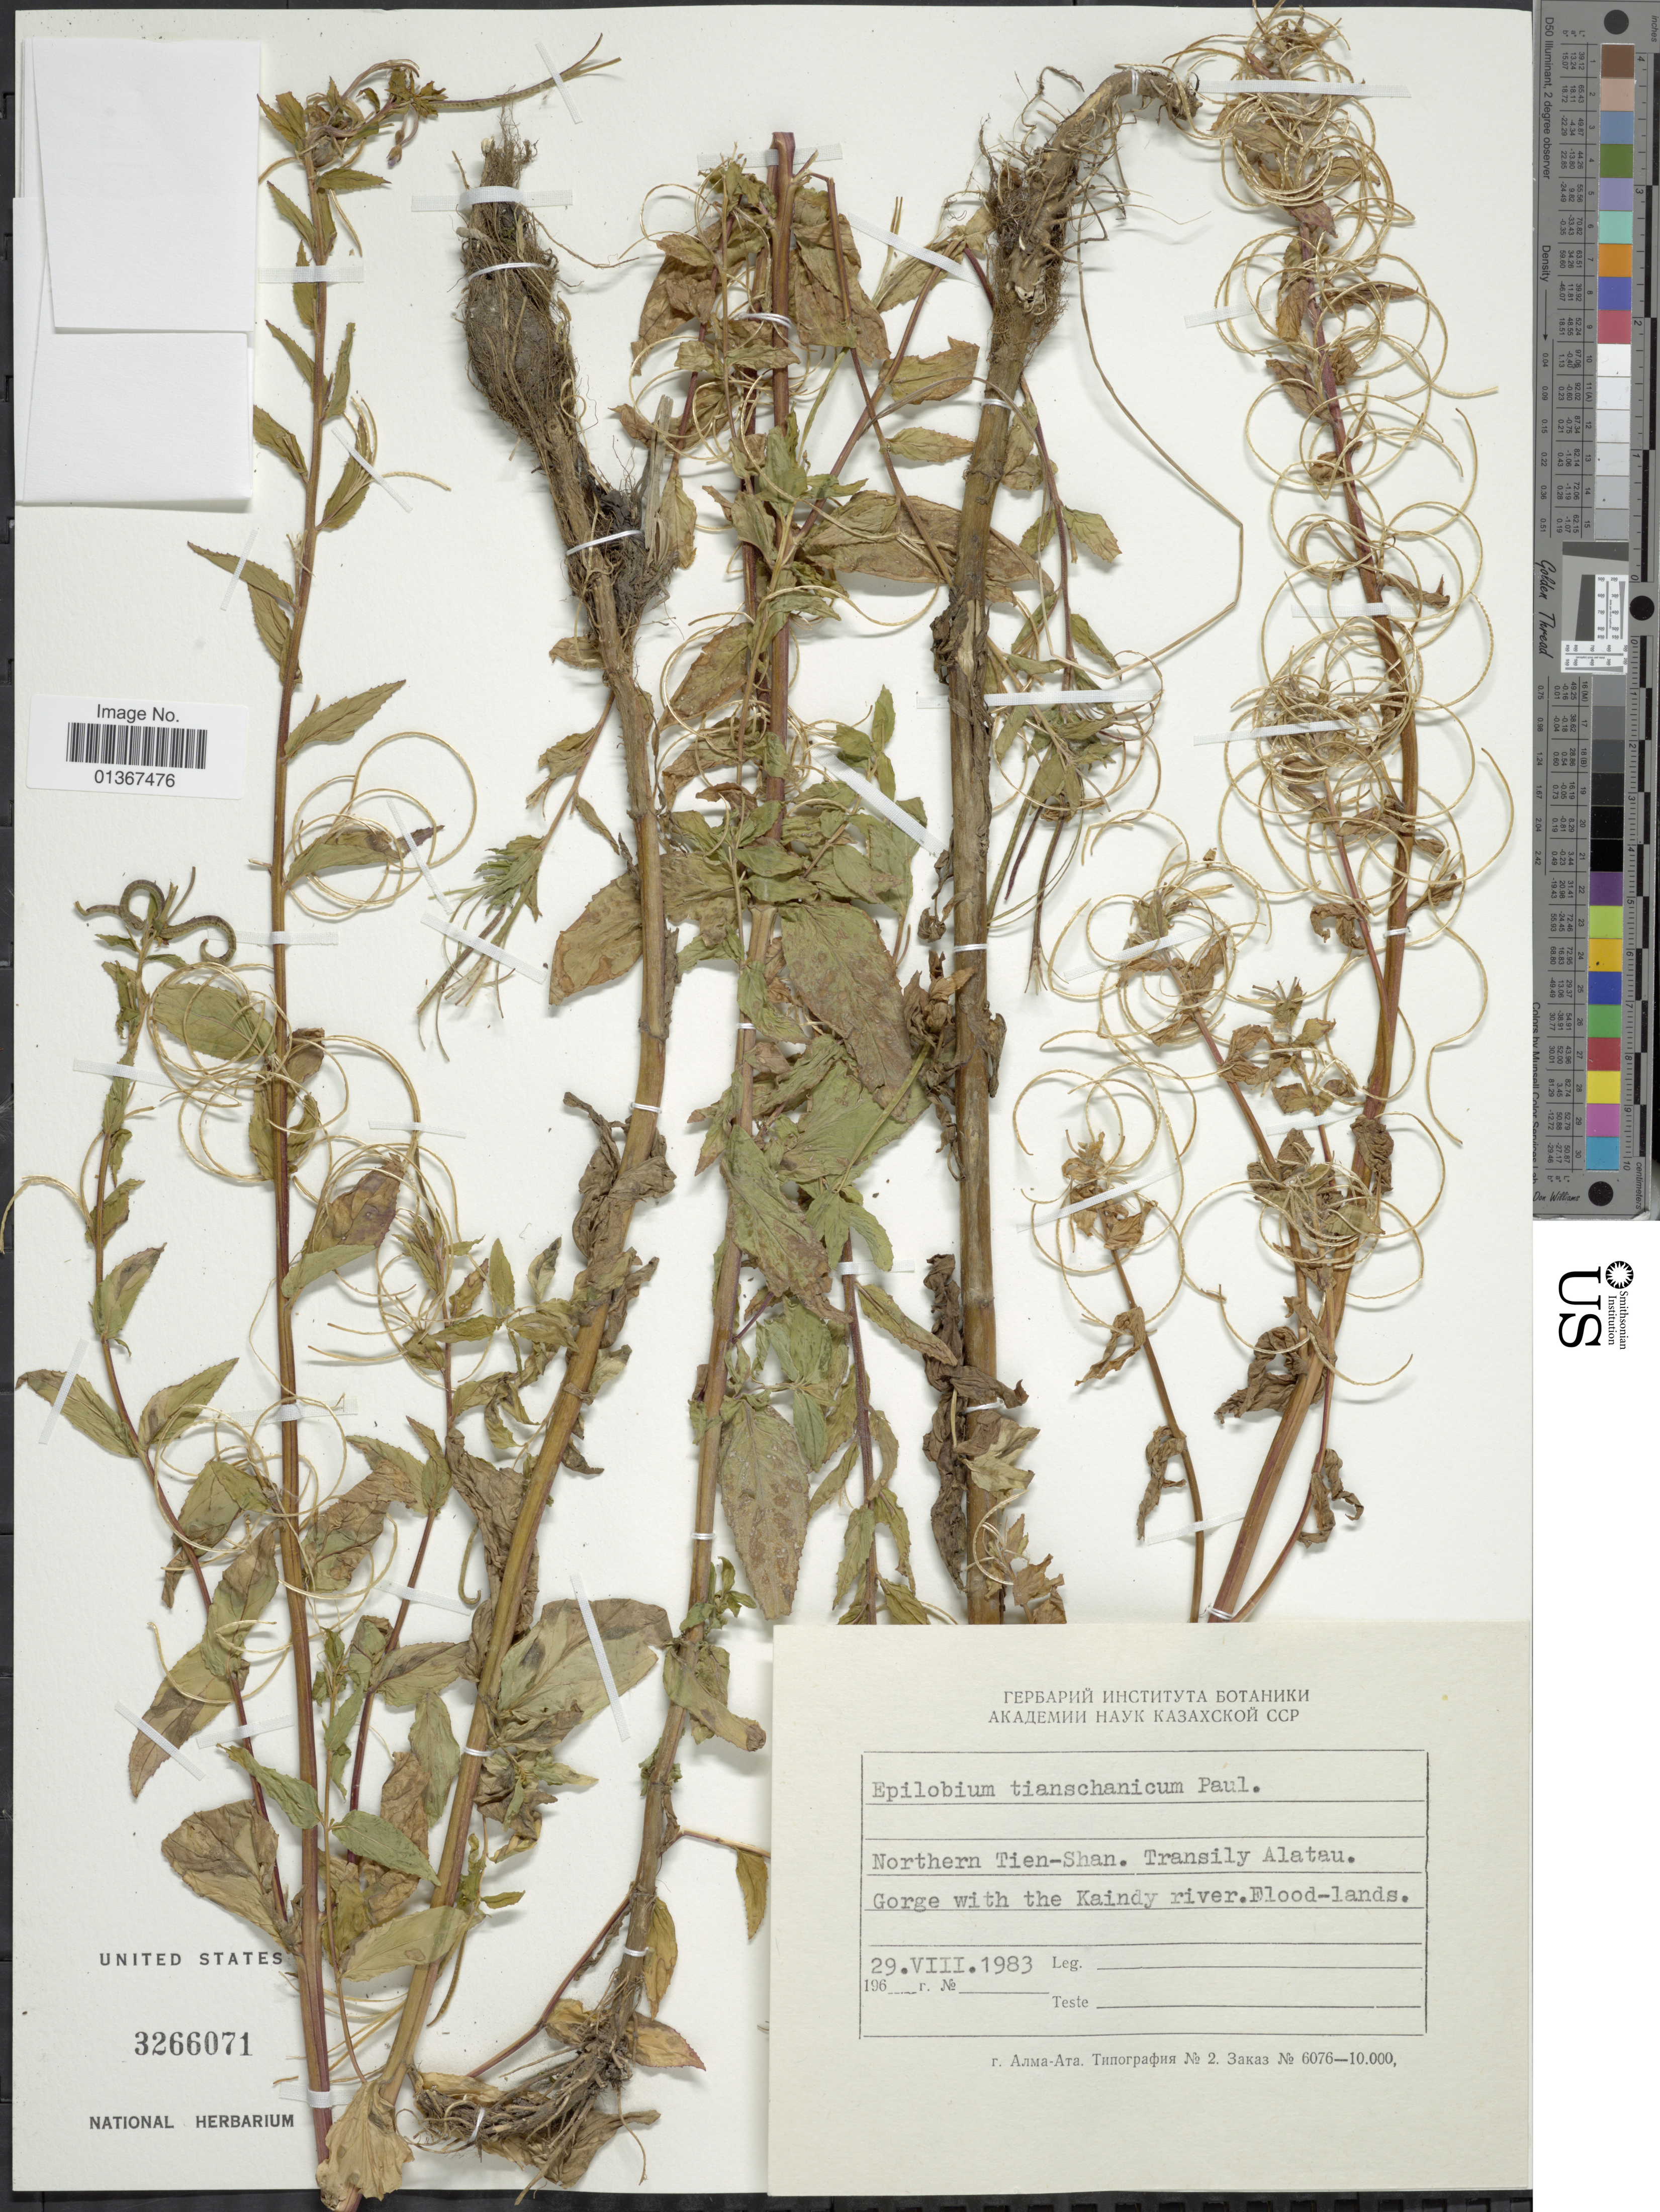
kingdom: Plantae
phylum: Tracheophyta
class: Magnoliopsida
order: Myrtales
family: Onagraceae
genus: Epilobium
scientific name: Epilobium tianschanicum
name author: Pavlov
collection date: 1983-08-29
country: Kazakhstan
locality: Northern Tien-Shan. Transily Alatau. Gorge with the Kaindy river.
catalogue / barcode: US 3266071